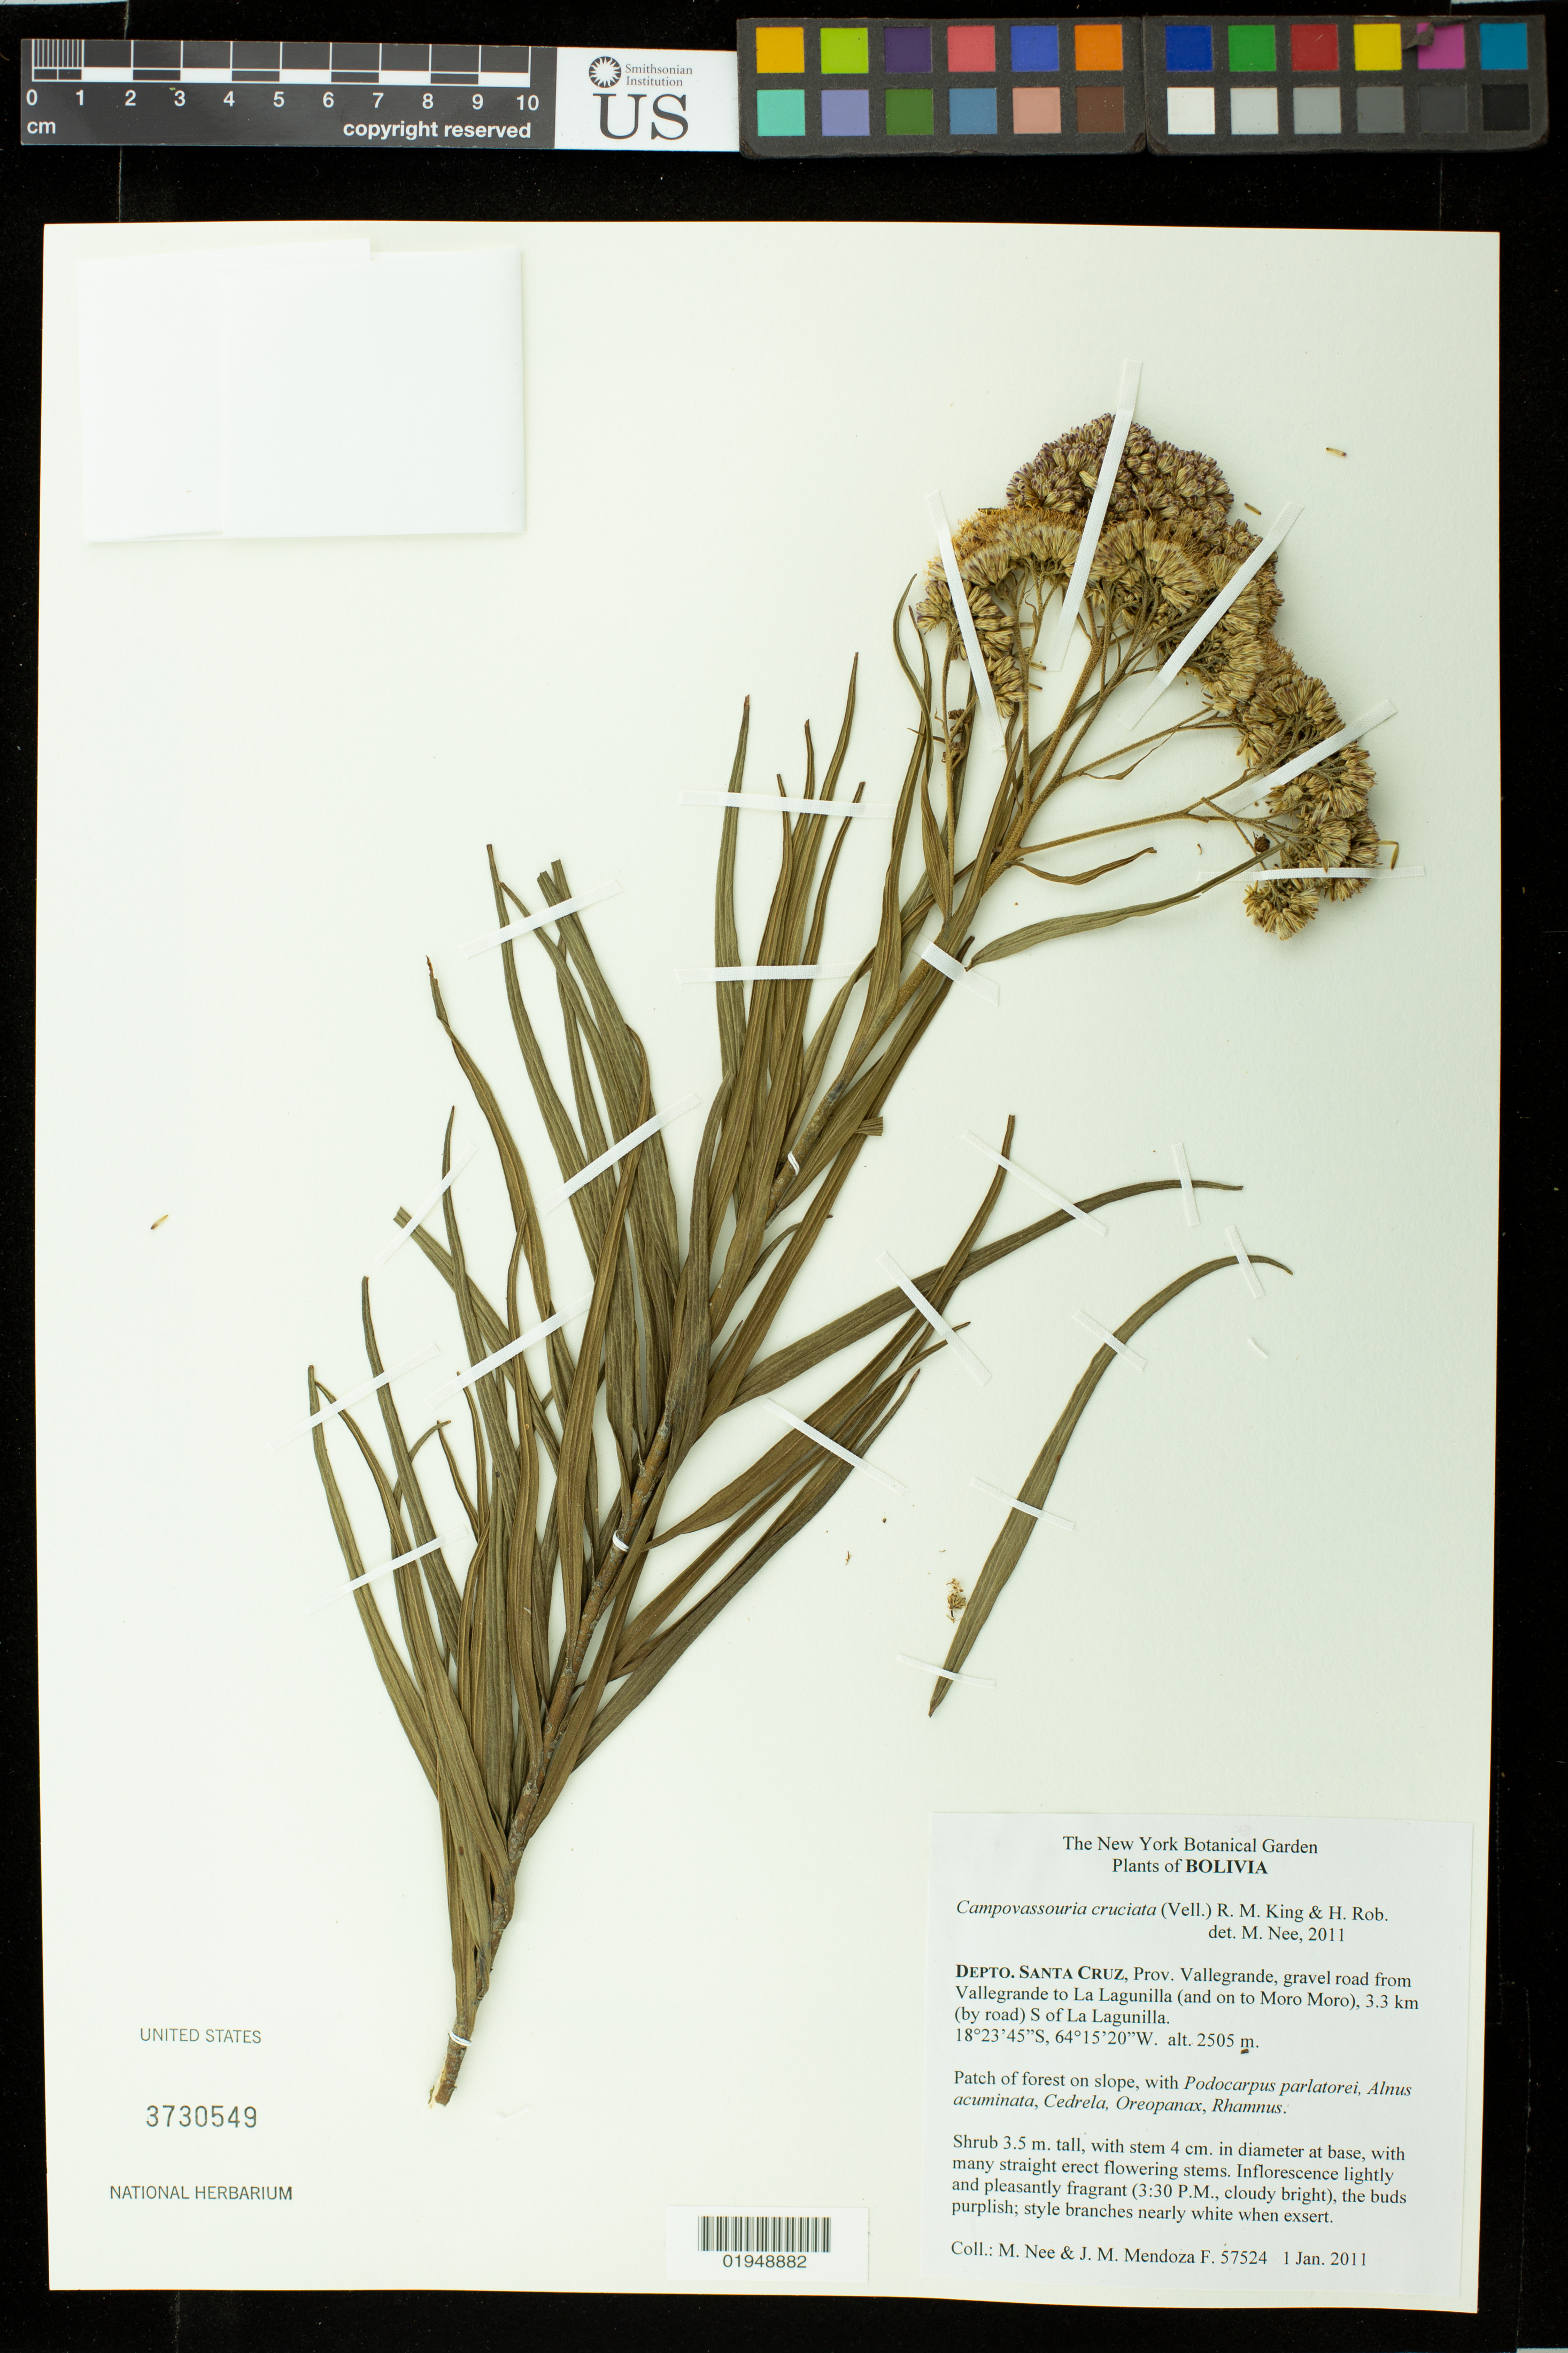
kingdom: Plantae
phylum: Tracheophyta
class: Magnoliopsida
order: Asterales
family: Asteraceae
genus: Baccharis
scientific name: Baccharis sp.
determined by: Nee, M.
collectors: M. Nee & J. M. Mendoza F.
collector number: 57524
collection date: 2011-01-01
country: Bolivia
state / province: Santa Cruz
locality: Depto. Santa Cruz, Prov. Vallegrande, gravel road from Vallegrande La Lagunilla (and on to Moro Moro), 3.3 km (by road) S of La Lagunilla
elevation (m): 2505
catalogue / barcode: US 3730549